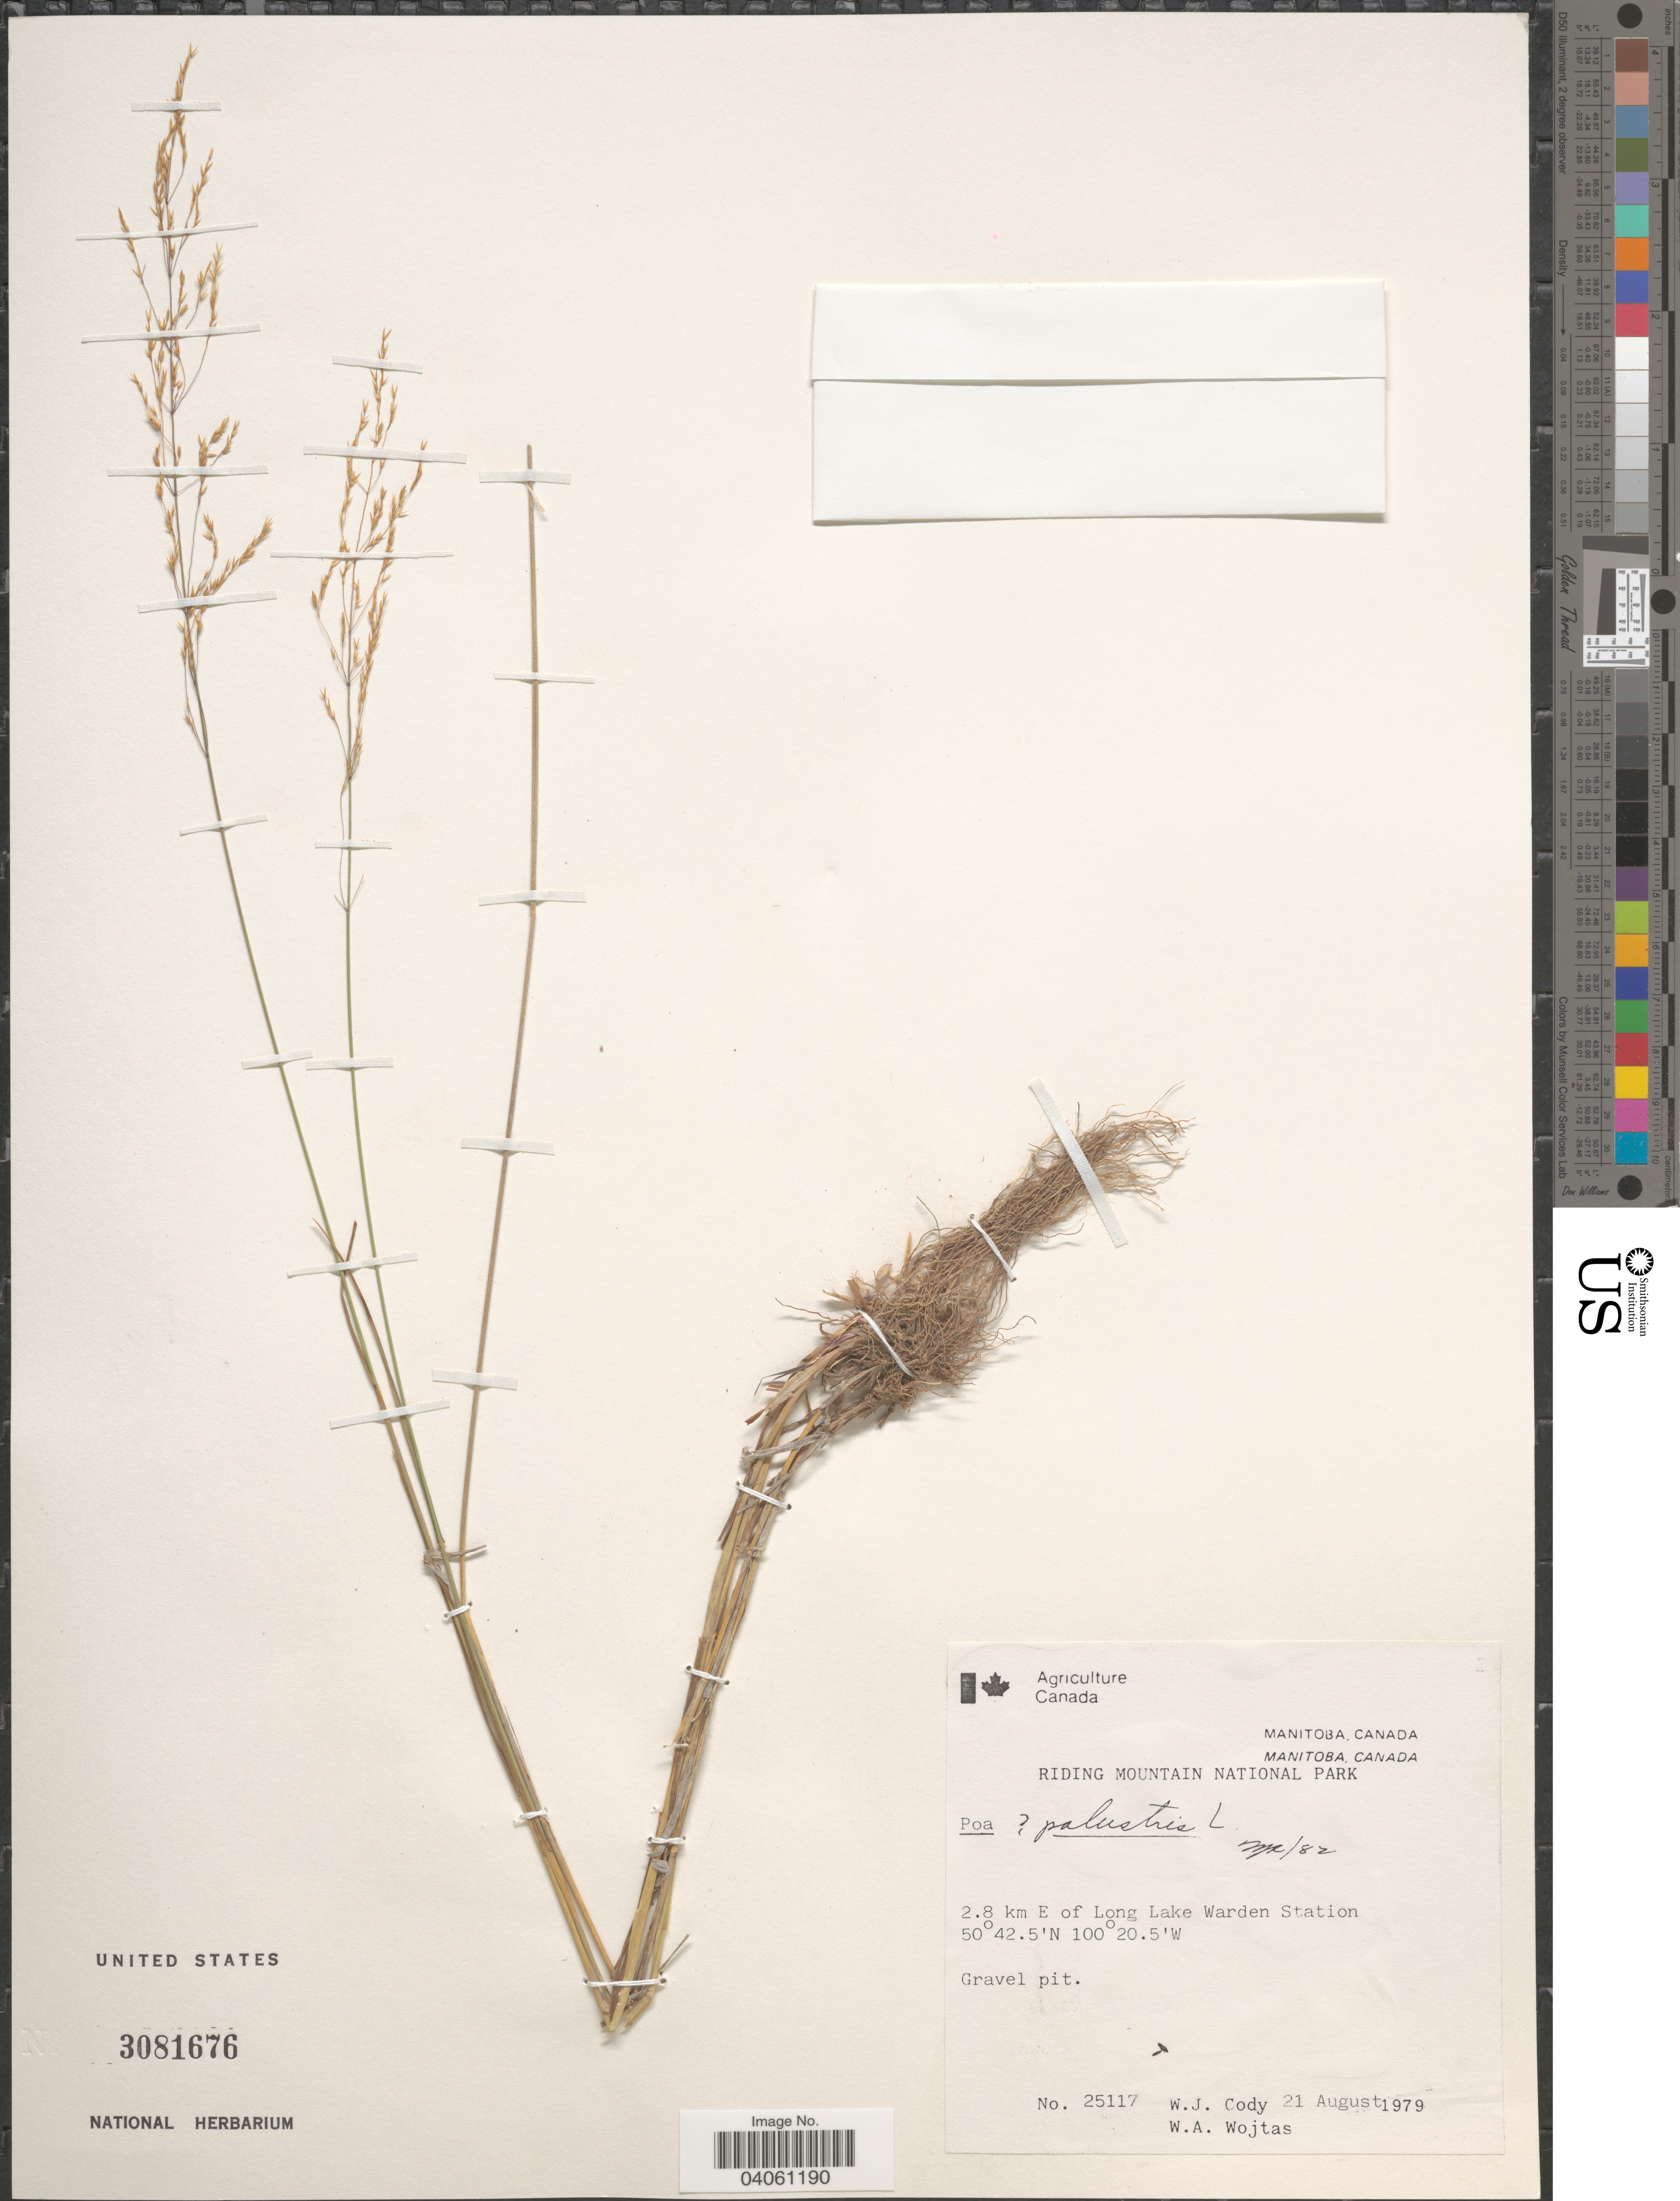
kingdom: Plantae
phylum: Tracheophyta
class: Liliopsida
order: Poales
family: Poaceae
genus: Poa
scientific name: Poa palustris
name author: L.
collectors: W. Cody & W. Wojtas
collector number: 25117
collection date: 1979-08-21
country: Canada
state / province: Manitoba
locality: Riding Mountain National Park. 2.8 km E of Long Lake Warden Station. Gravel pit.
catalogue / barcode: US 3081676